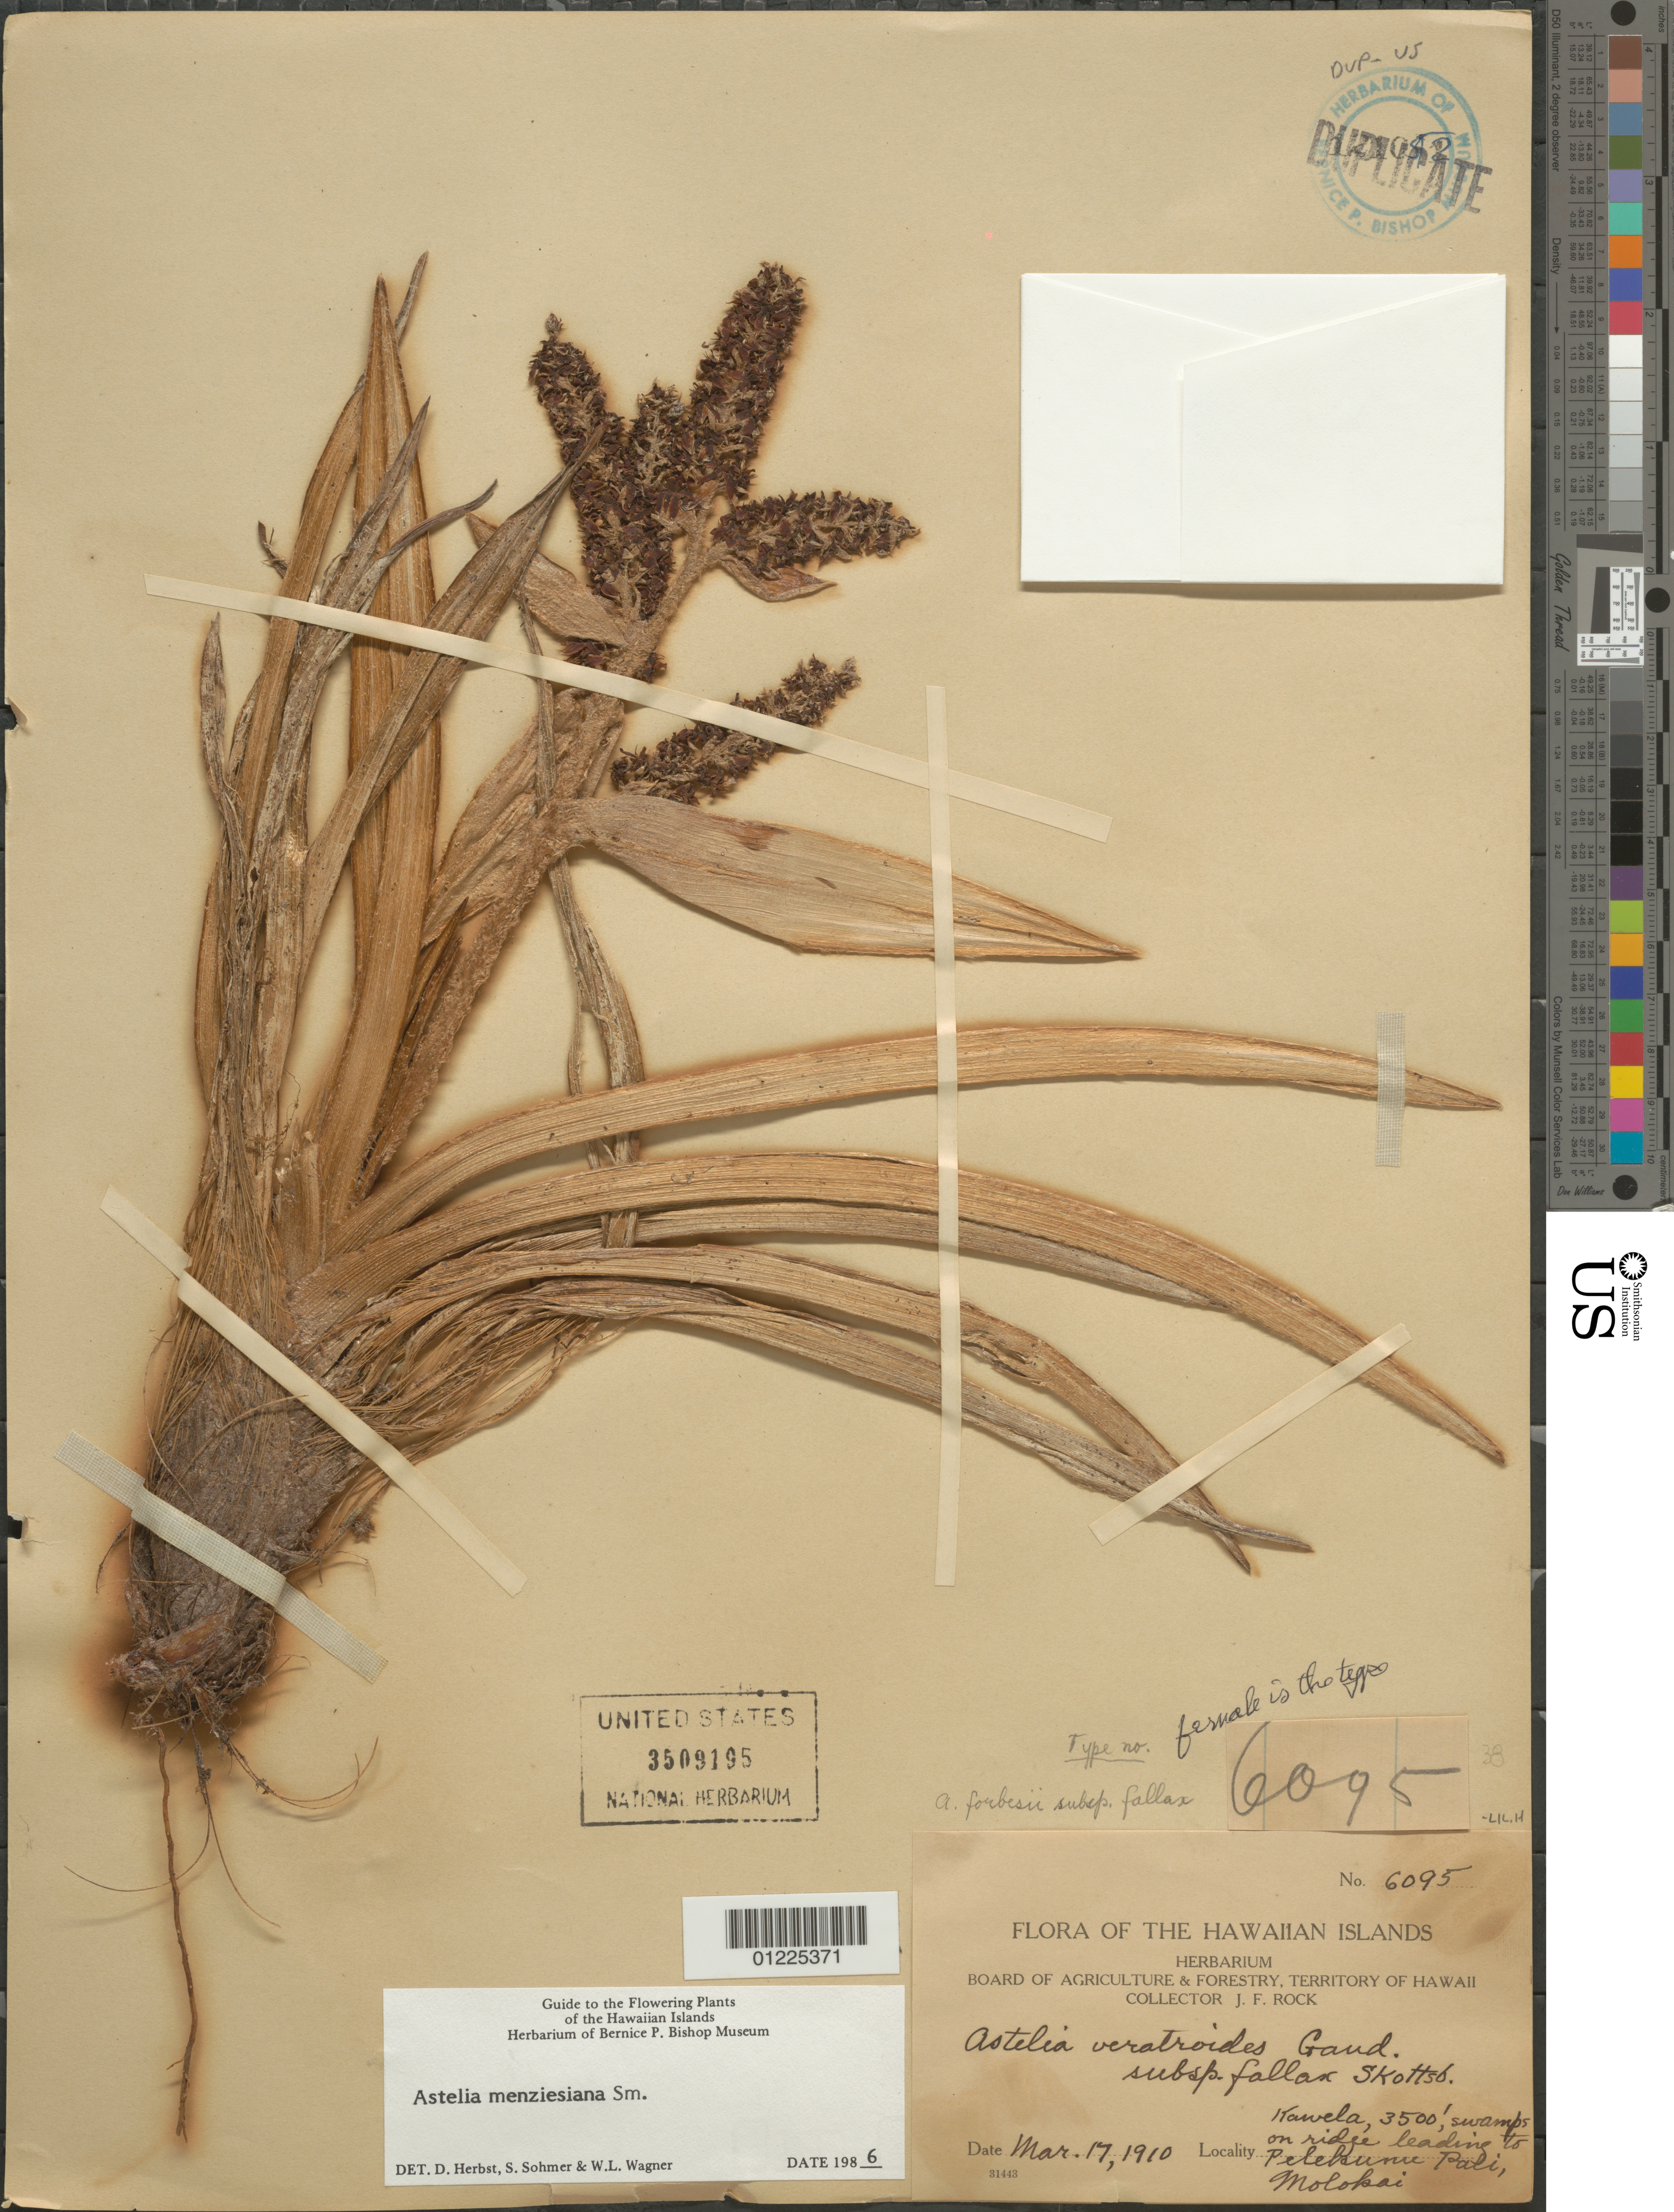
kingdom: Plantae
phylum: Tracheophyta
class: Liliopsida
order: Asparagales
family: Asteliaceae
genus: Astelia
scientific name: Astelia menziesiana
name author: Sm.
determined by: Herbst, D. R.; Sohmer, S. H.; Wagner, W. L.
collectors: J. F. Rock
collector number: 6095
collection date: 1910-03-17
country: United States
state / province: Hawaii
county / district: Maui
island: Moloka'i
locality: Kawela swamps, on ridge leading to Pelekume Pali.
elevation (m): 1067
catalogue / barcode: US 3509195